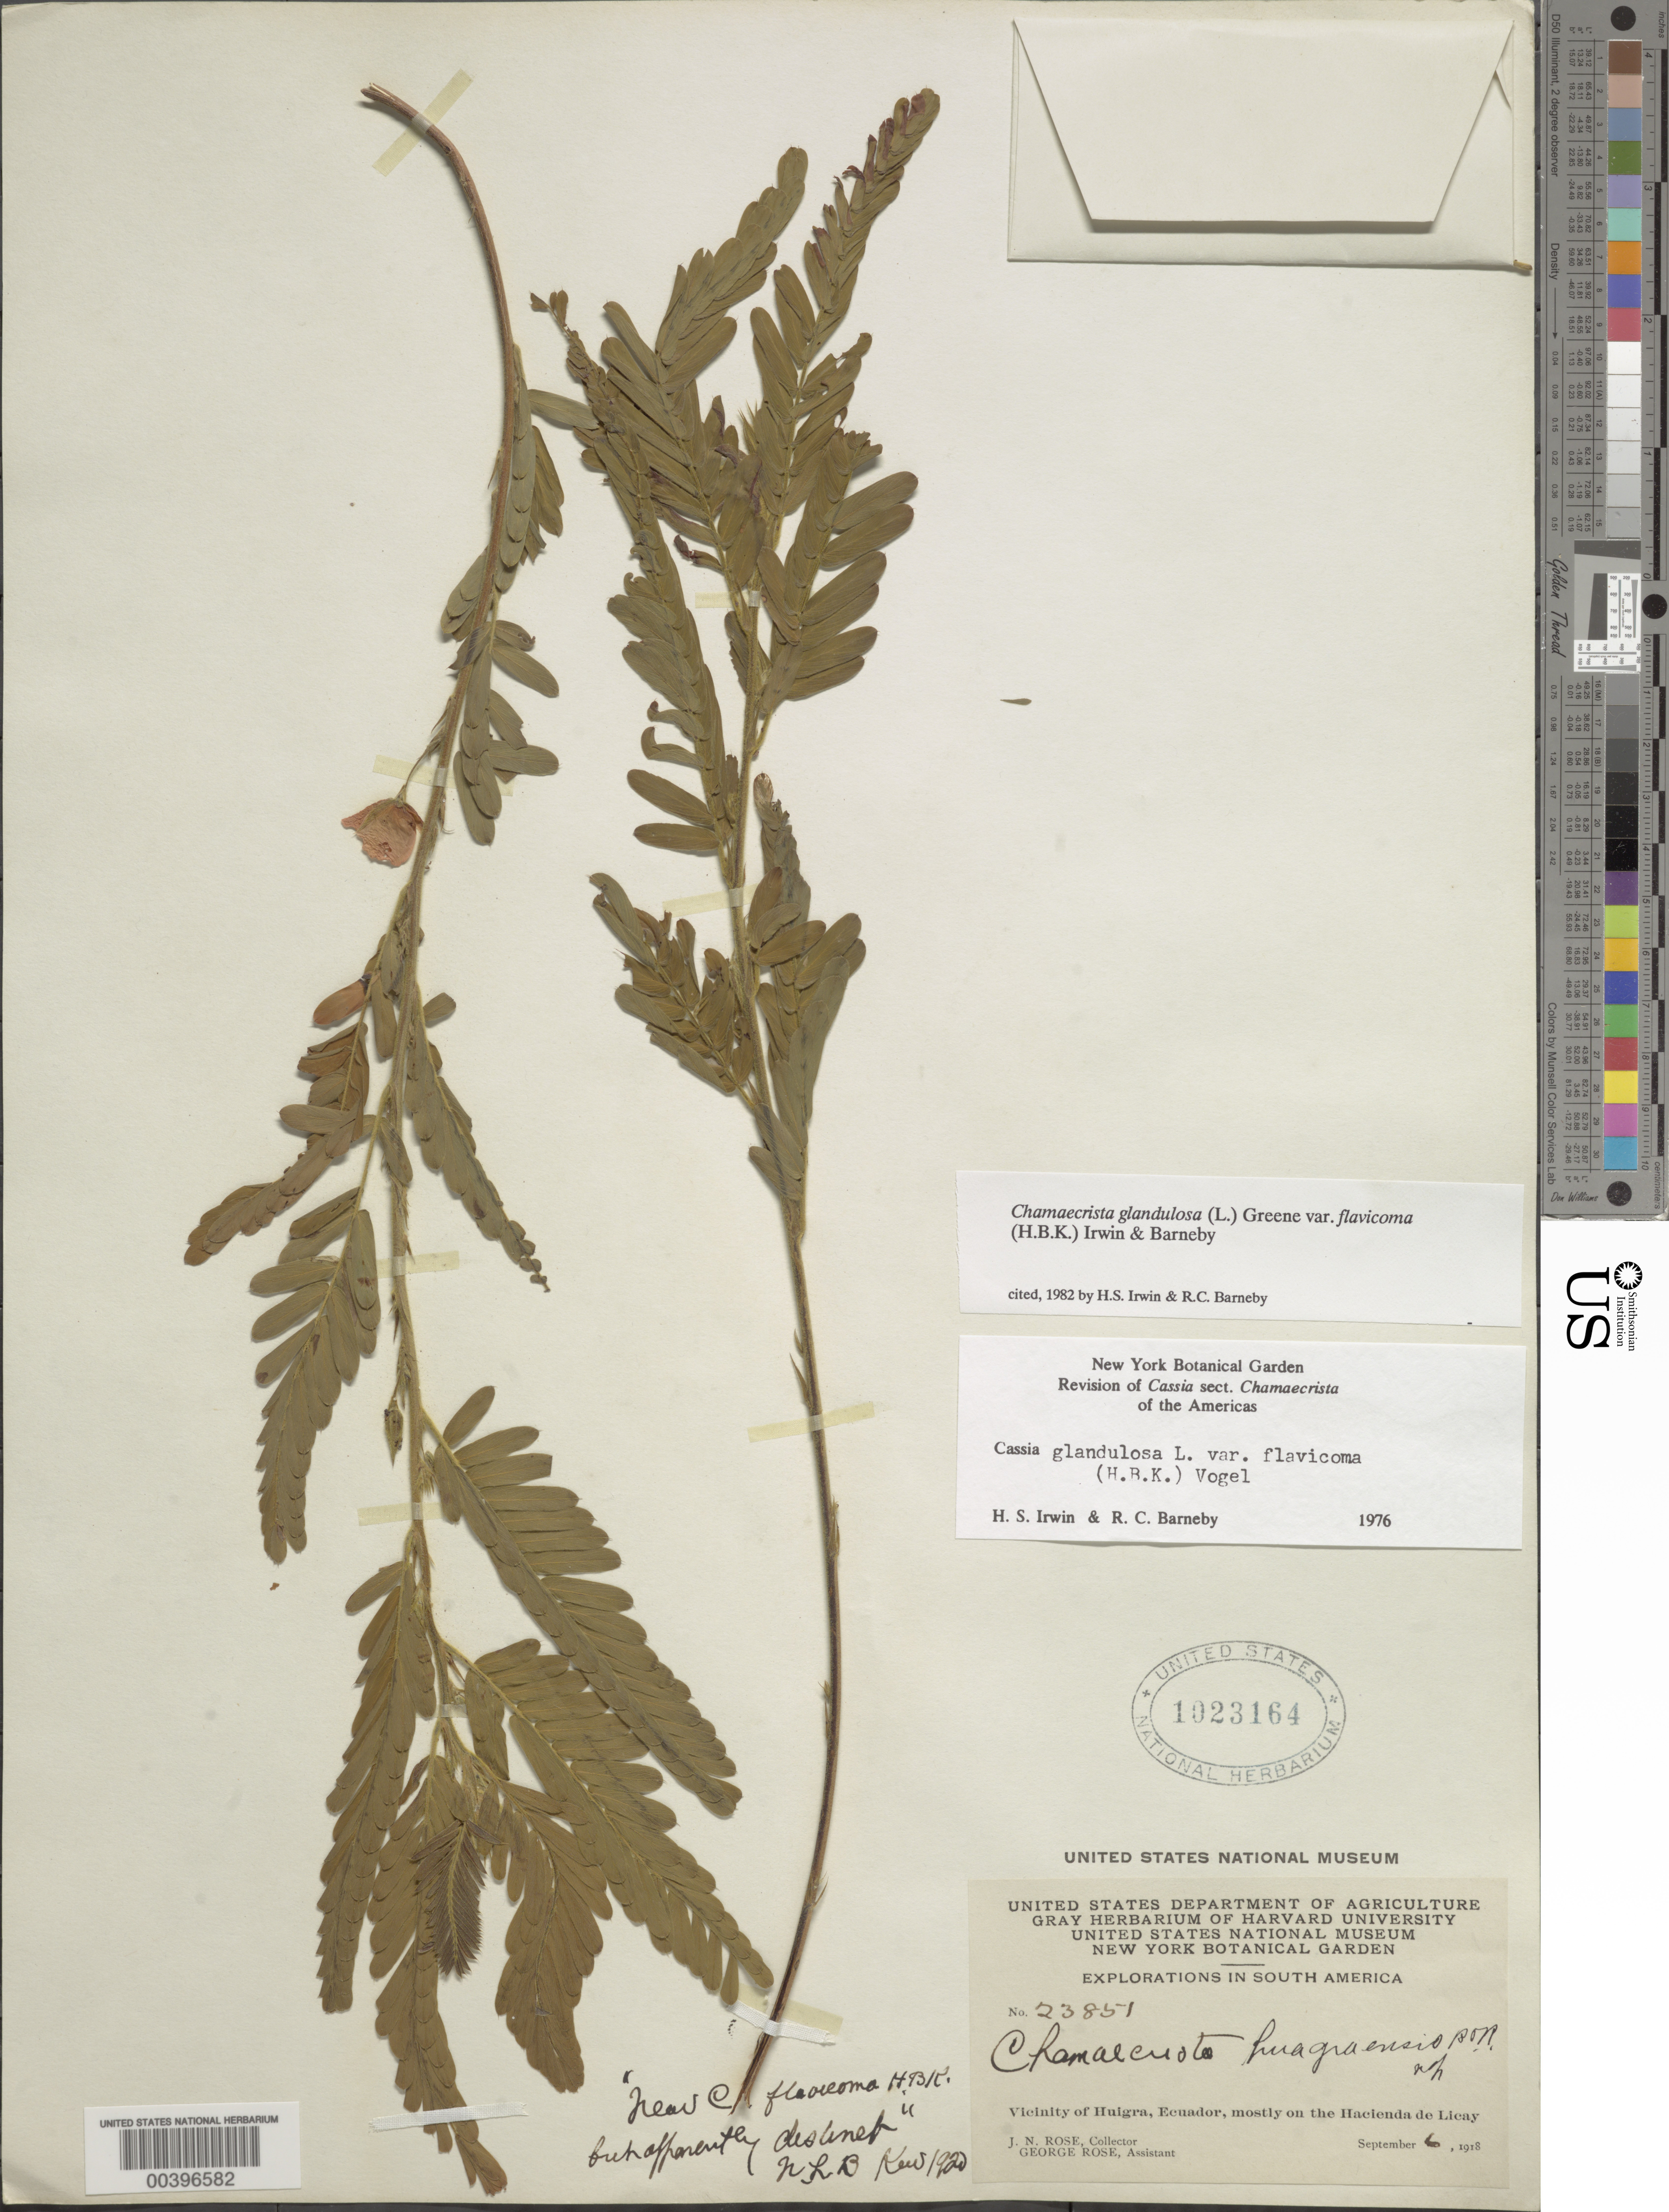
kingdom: Plantae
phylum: Tracheophyta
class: Magnoliopsida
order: Fabales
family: Fabaceae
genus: Chamaecrista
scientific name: Chamaecrista glandulosa var. flavicoma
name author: (Kunth) H.S. Irwin & Barneby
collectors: J. N. Rose & G. Rose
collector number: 23851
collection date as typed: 06 Sep 1918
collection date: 1918-09-06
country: Ecuador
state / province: Chimborazo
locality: Vicinity of Huigra, mostly on the Hacienda de Licay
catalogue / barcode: US 1023164